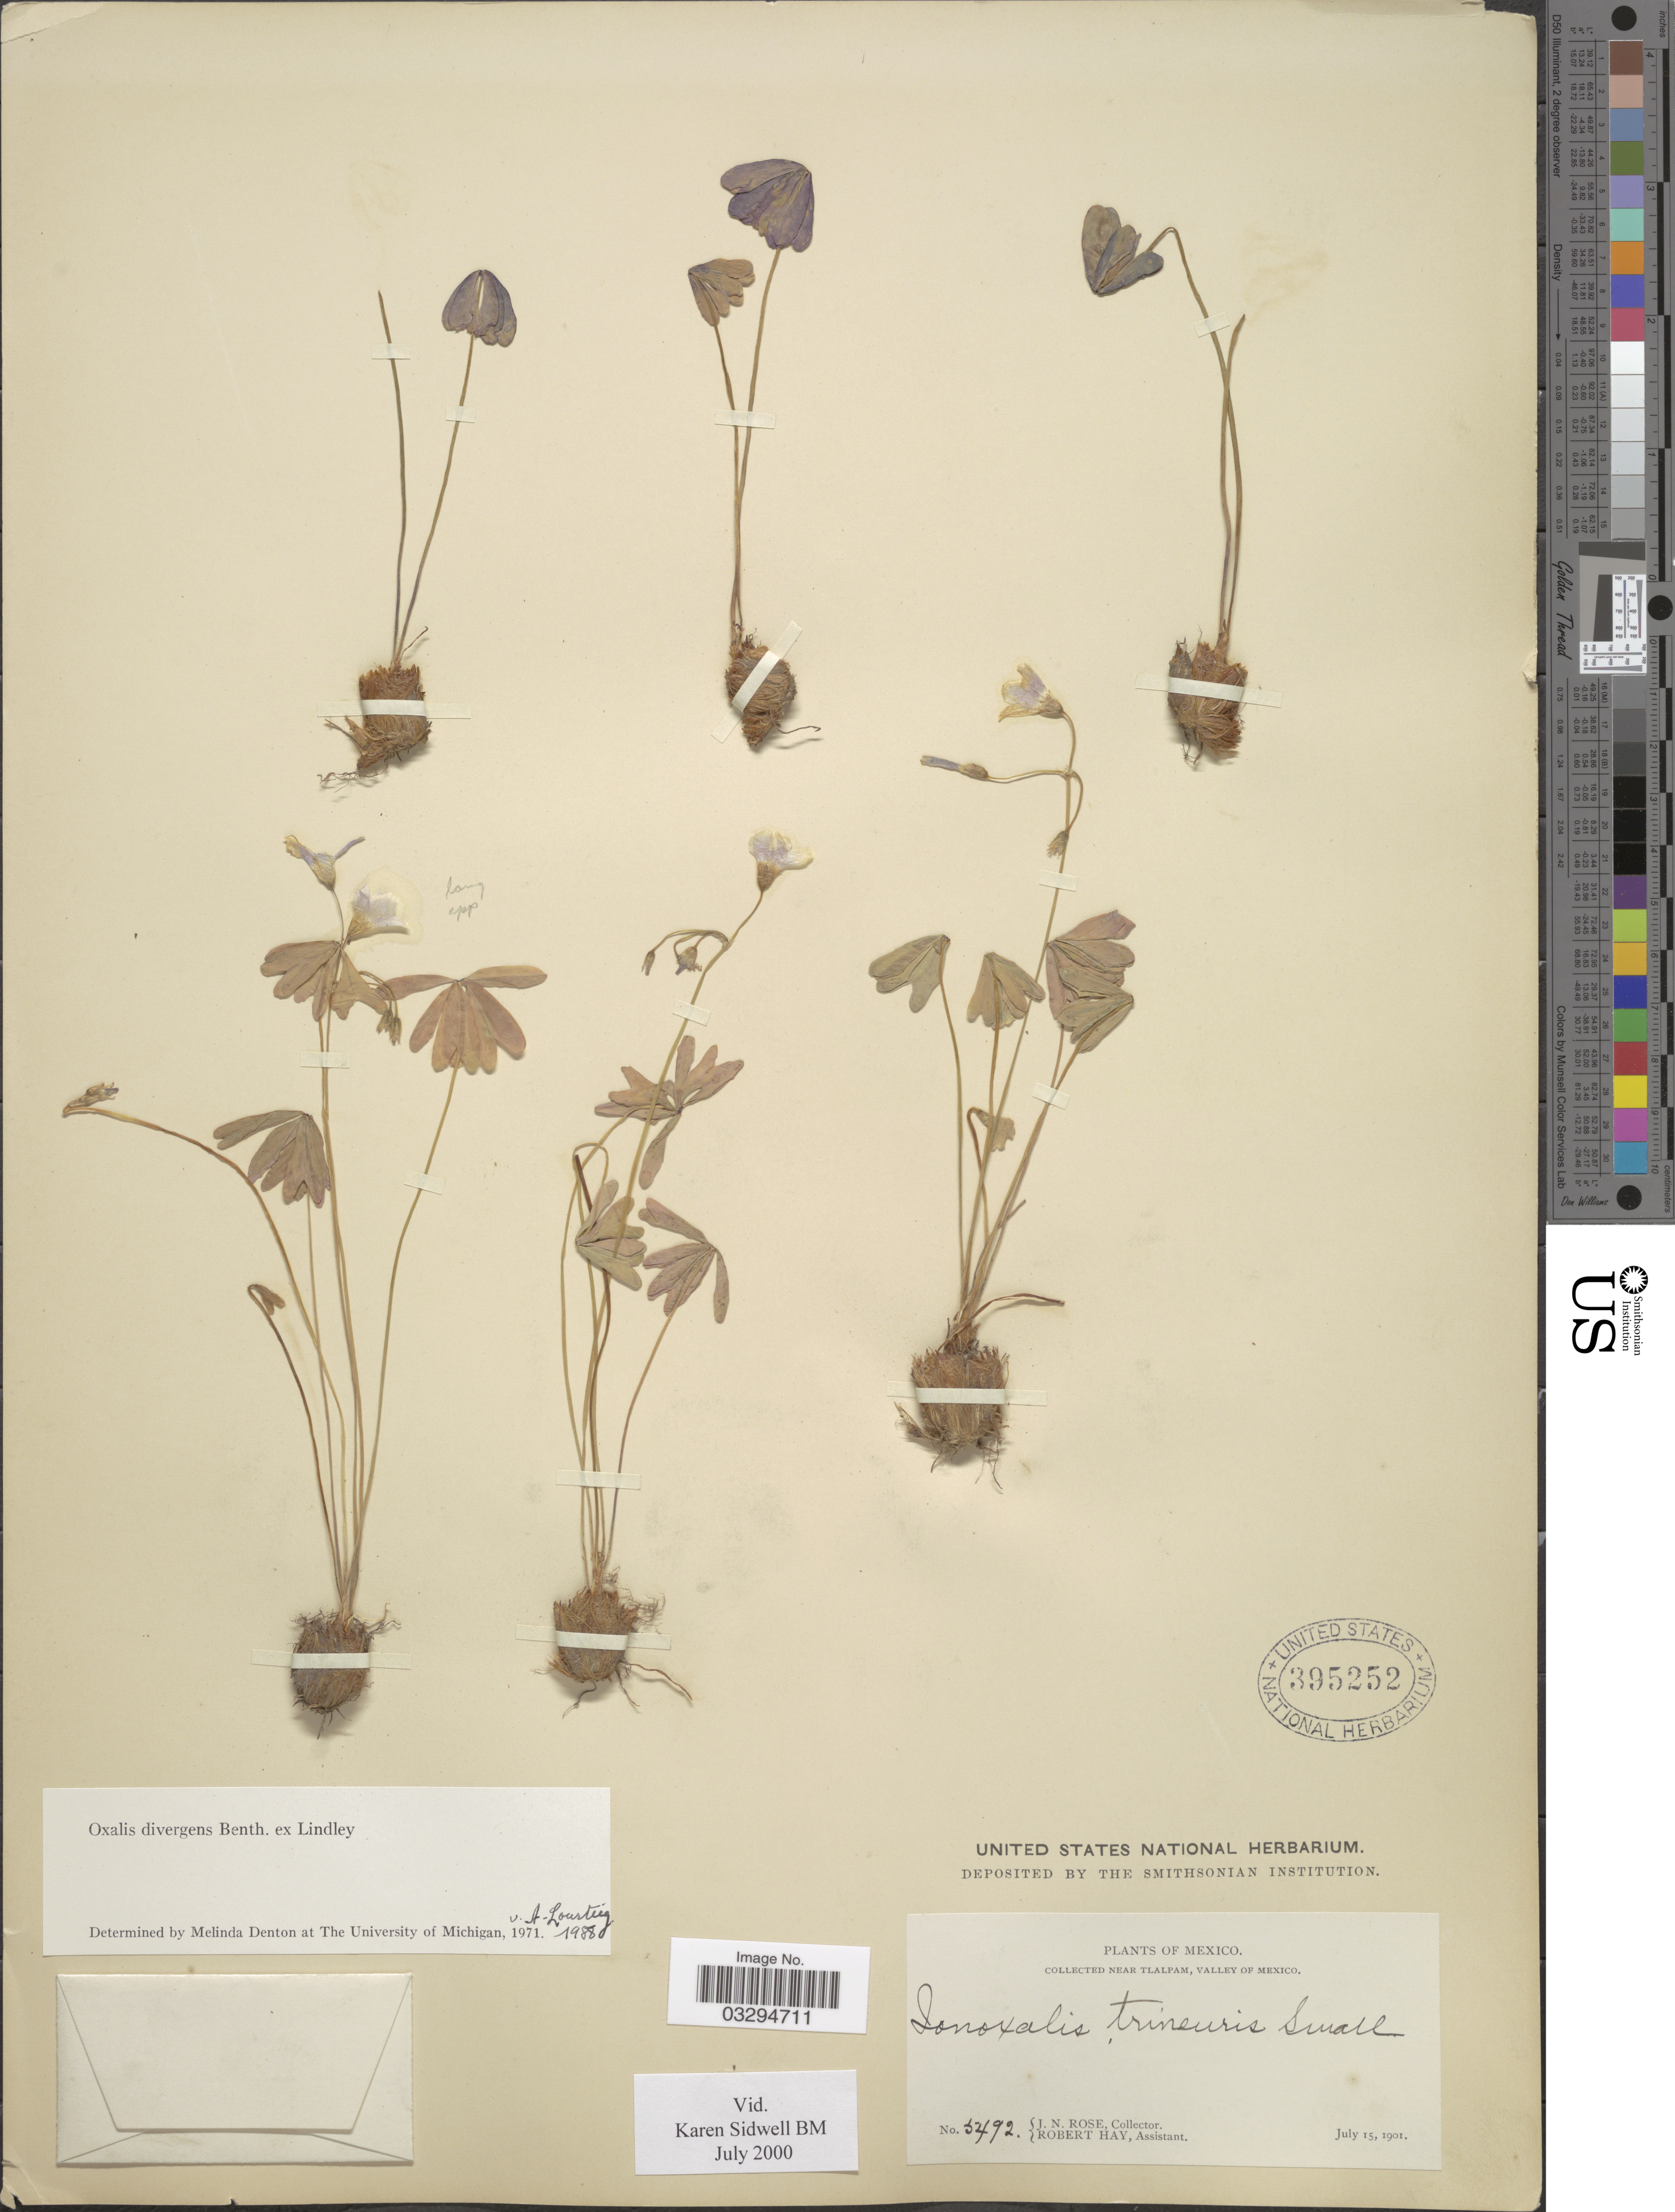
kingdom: Plantae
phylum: Tracheophyta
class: Magnoliopsida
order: Oxalidales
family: Oxalidaceae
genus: Oxalis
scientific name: Oxalis divergens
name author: Benth. ex Lindl.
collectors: J. N. Rose & R. H. Hay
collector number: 5492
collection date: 1901-07-15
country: Mexico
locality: Near Tlalpam, Valley of Mexico.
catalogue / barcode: US 395252